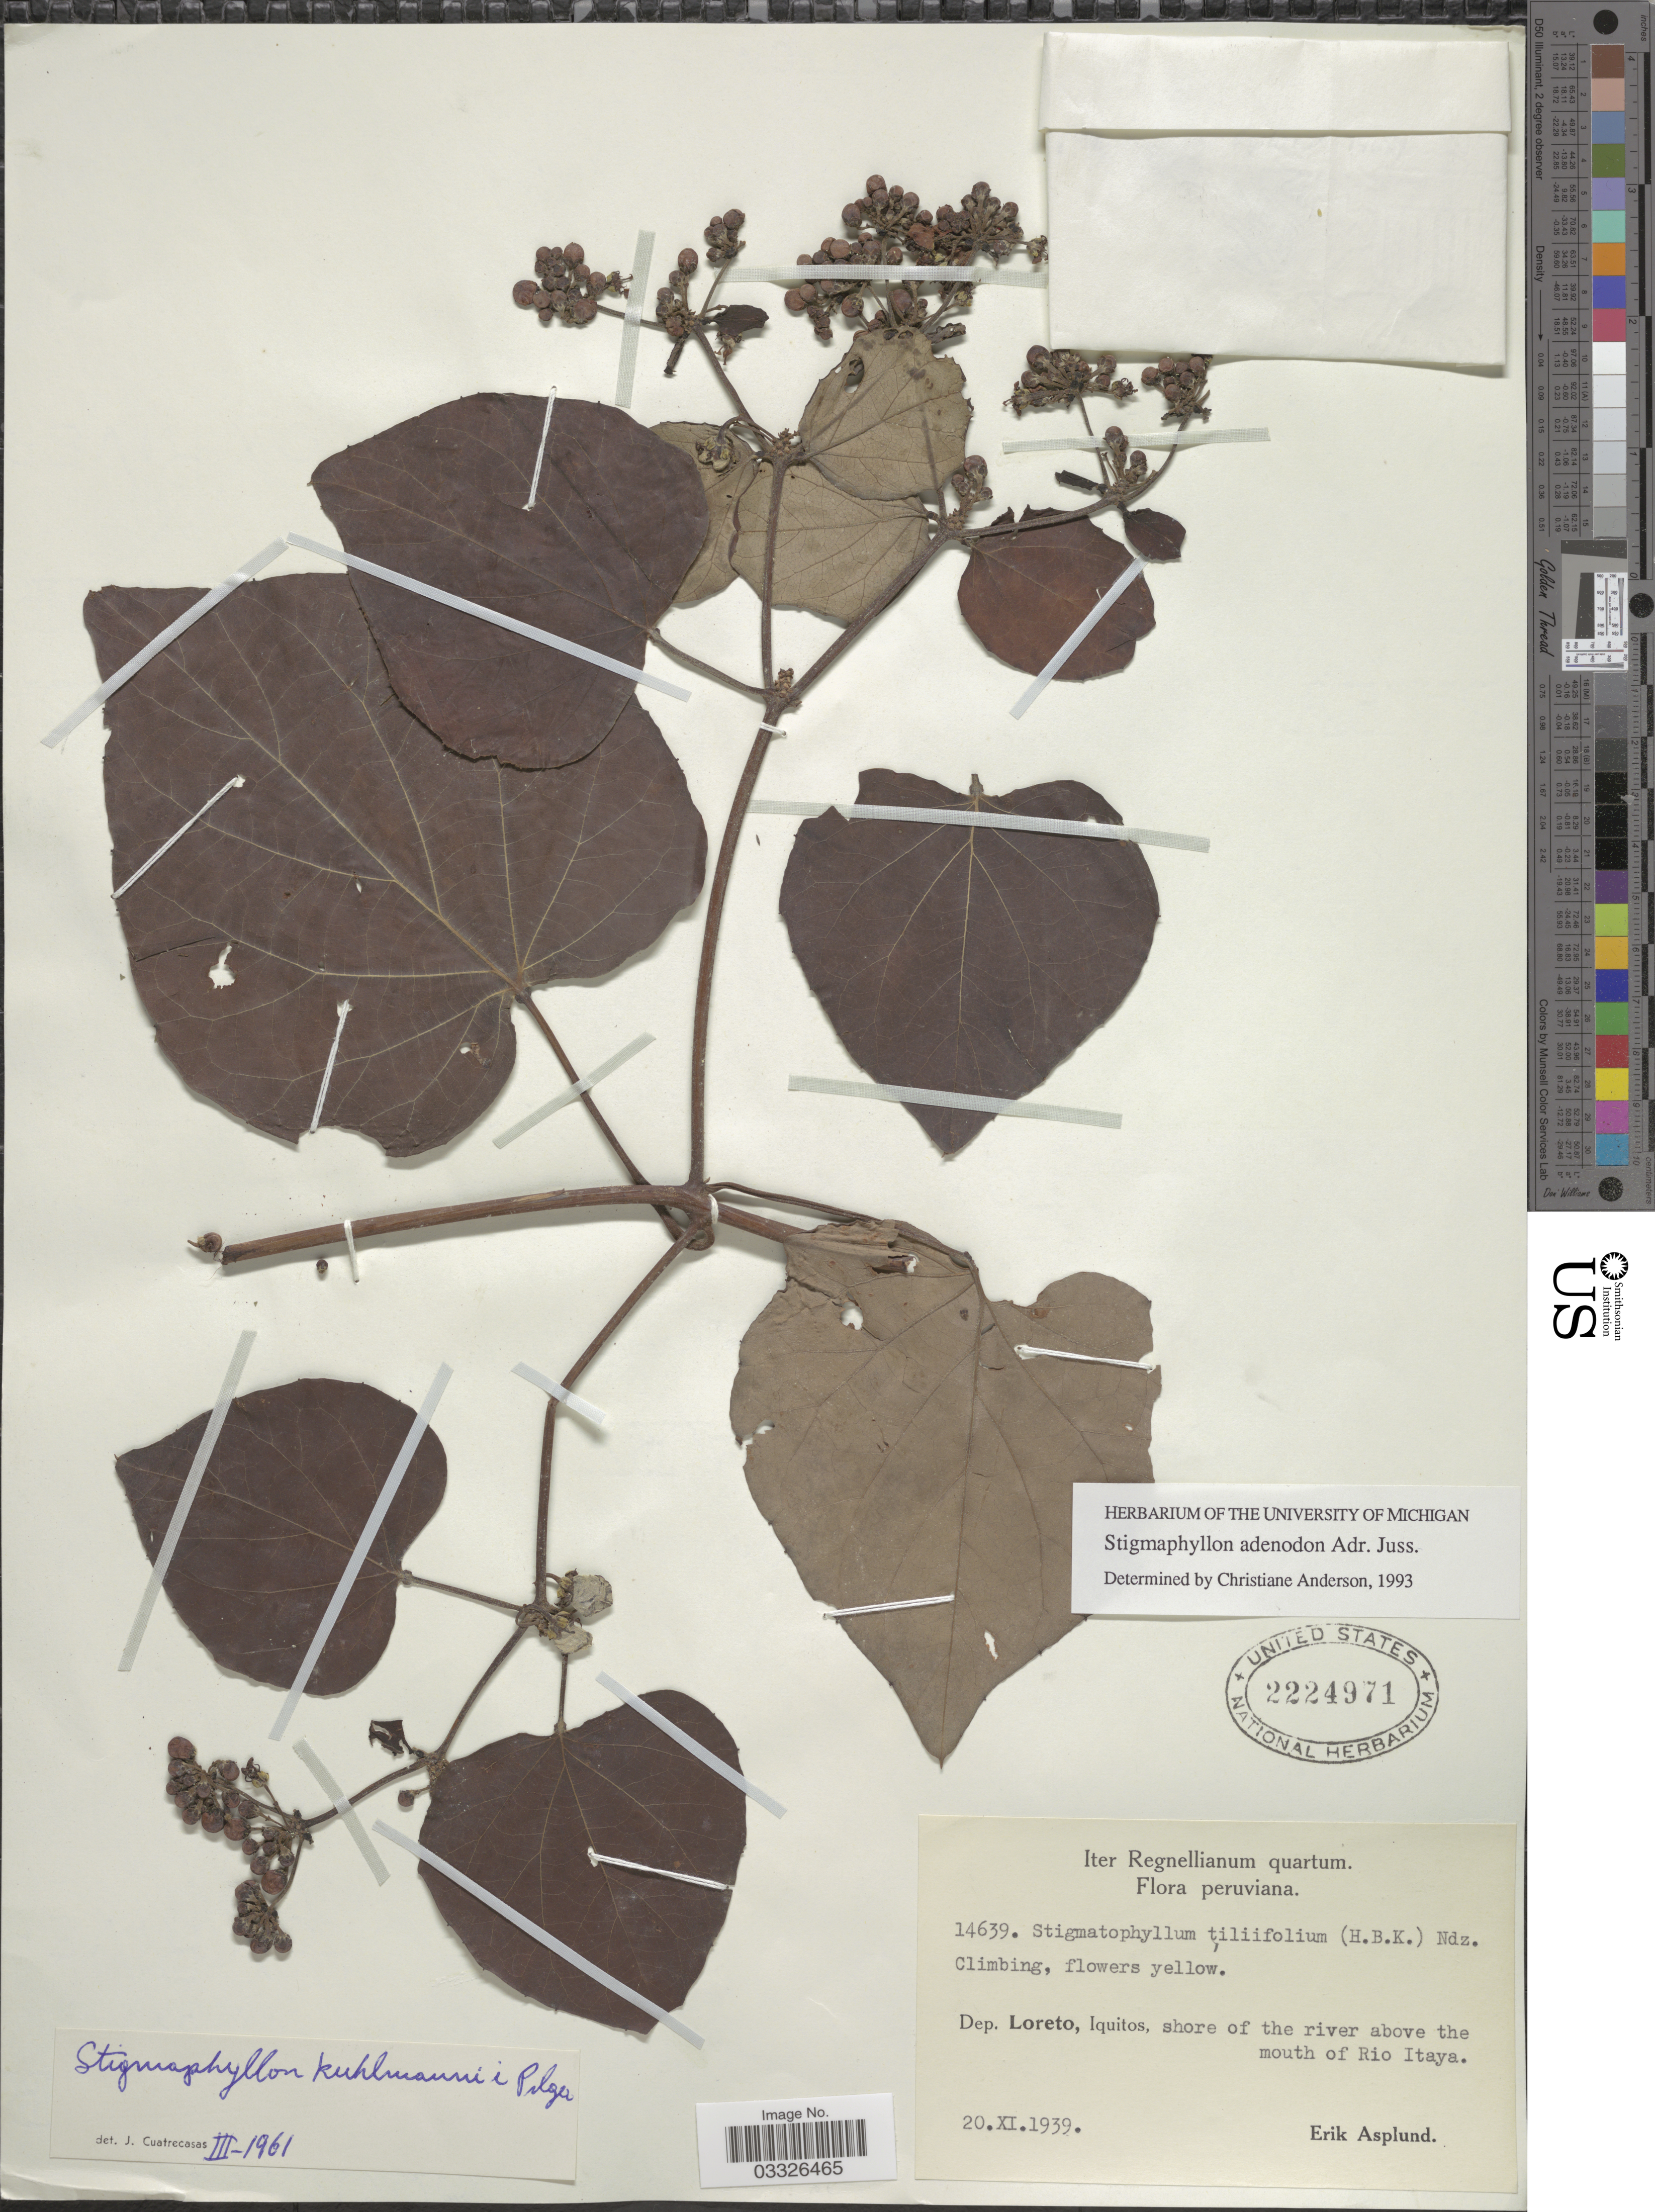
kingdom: Plantae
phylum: Tracheophyta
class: Magnoliopsida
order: Malpighiales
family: Malpighiaceae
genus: Stigmaphyllon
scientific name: Stigmaphyllon adenodon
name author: A. Juss.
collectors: E. Asplund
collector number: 14639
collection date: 1939-11-20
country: Peru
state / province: Loreto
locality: Dept. Loreto, Iquitos, shore of the river above the mouth of Rio Itaya.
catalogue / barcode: US 2224971